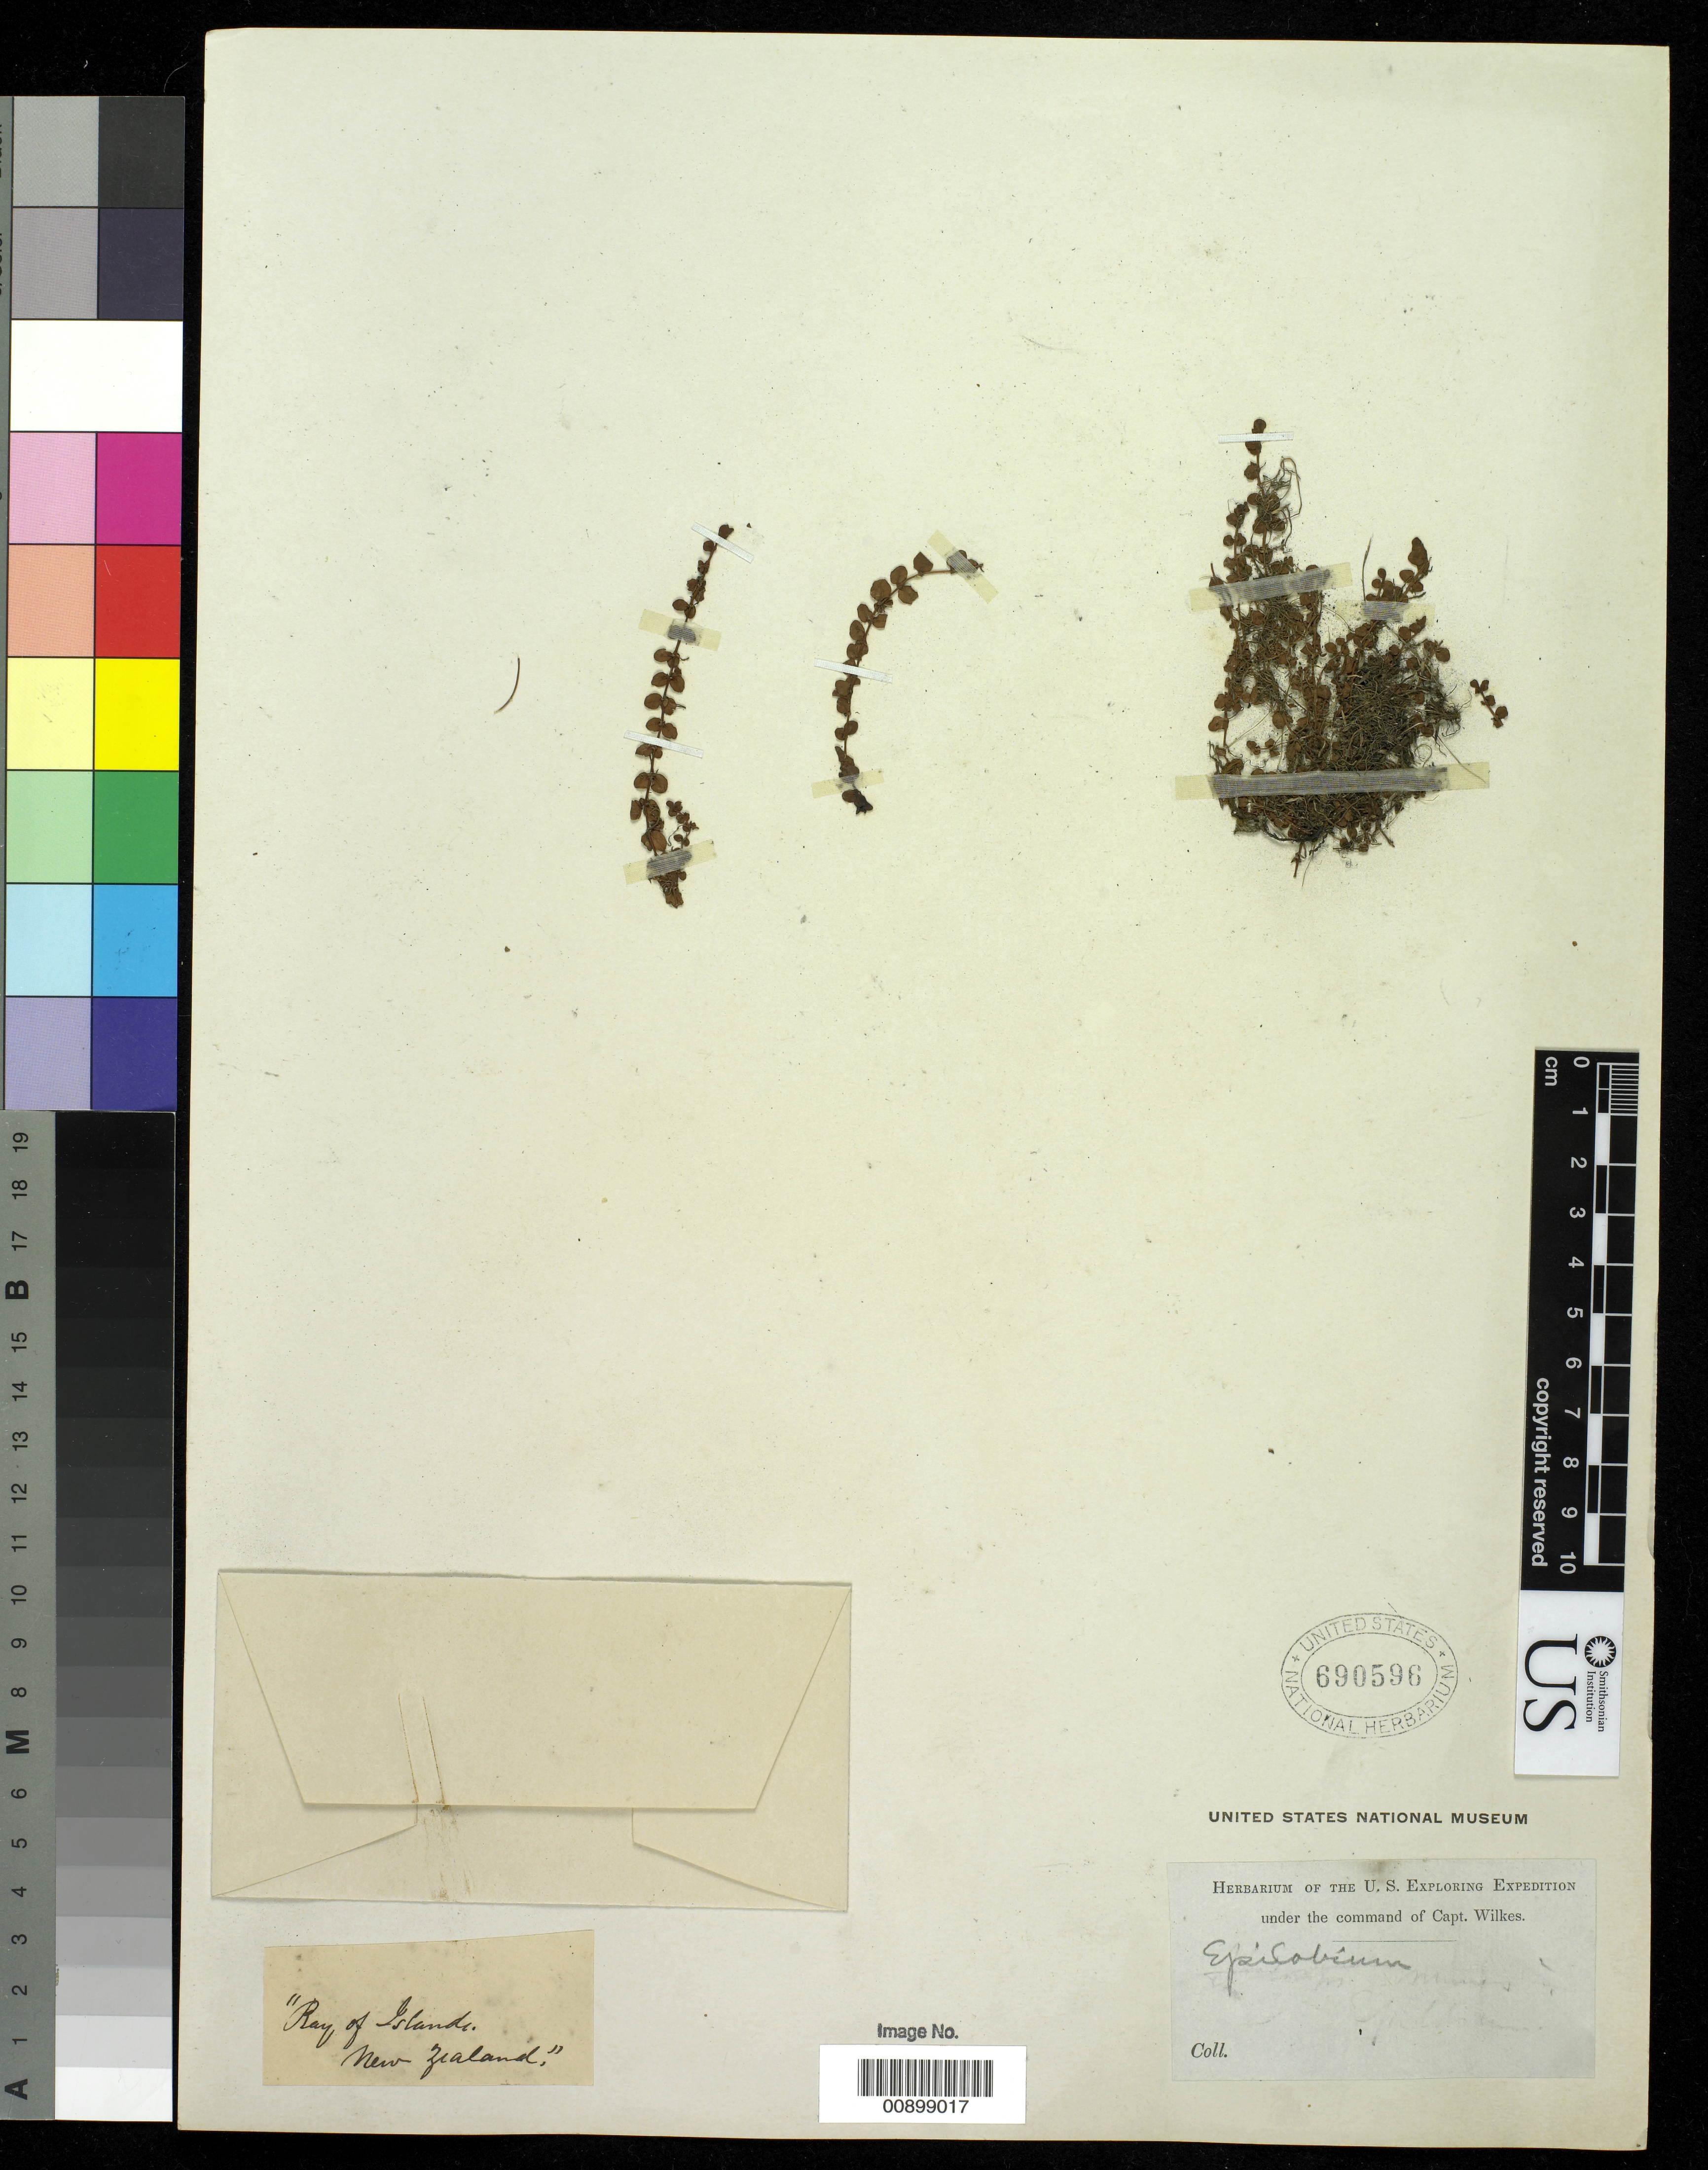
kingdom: Plantae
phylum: Tracheophyta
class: Magnoliopsida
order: Myrtales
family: Onagraceae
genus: Epilobium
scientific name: Epilobium sp.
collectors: Wilkes Explor. Exped.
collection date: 1838/1842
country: New Zealand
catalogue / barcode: US 690596